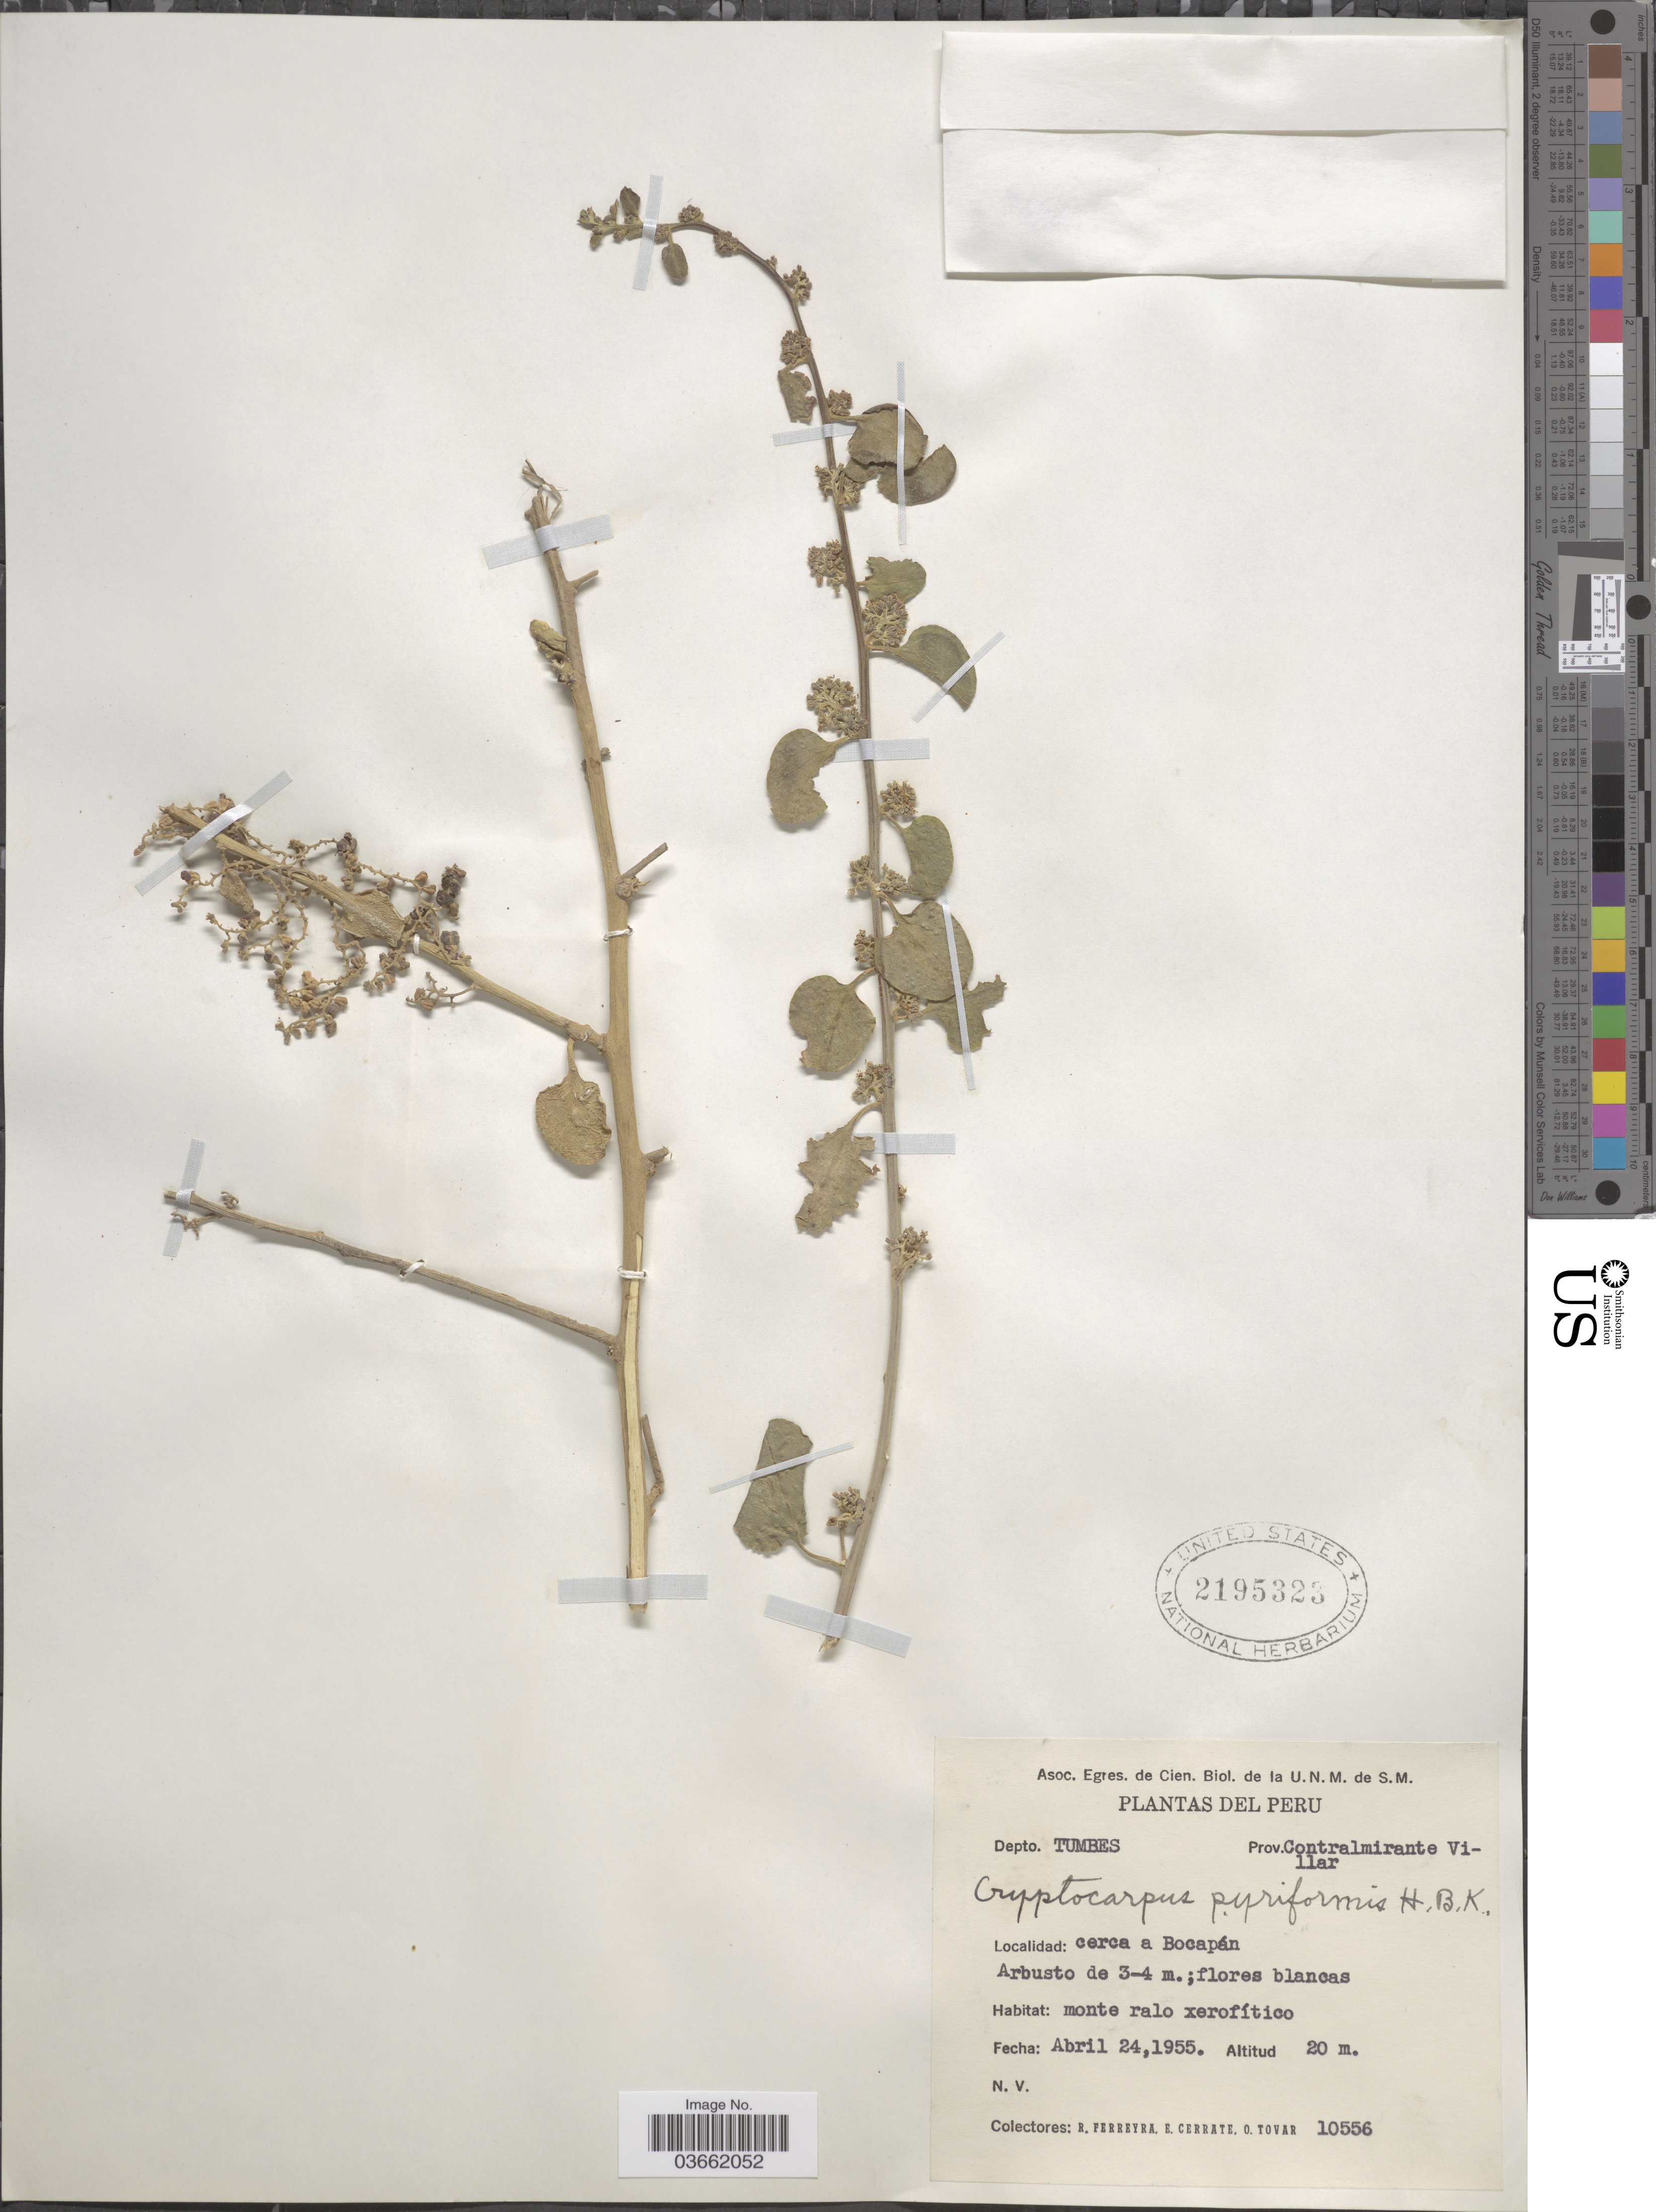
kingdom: Plantae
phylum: Tracheophyta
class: Magnoliopsida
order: Caryophyllales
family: Nyctaginaceae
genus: Cryptocarpus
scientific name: Cryptocarpus pyriformis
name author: Kunth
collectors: R. A. Ferreyra, E. Cerrate & Ó. Tovar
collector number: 10556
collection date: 1955-04-24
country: Peru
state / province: Tumbes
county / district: Contralmirante Villar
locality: Depto. Tumbes. Prov. Contralmirante Villar, cerca a Bocapán.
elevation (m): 20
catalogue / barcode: US 2195323